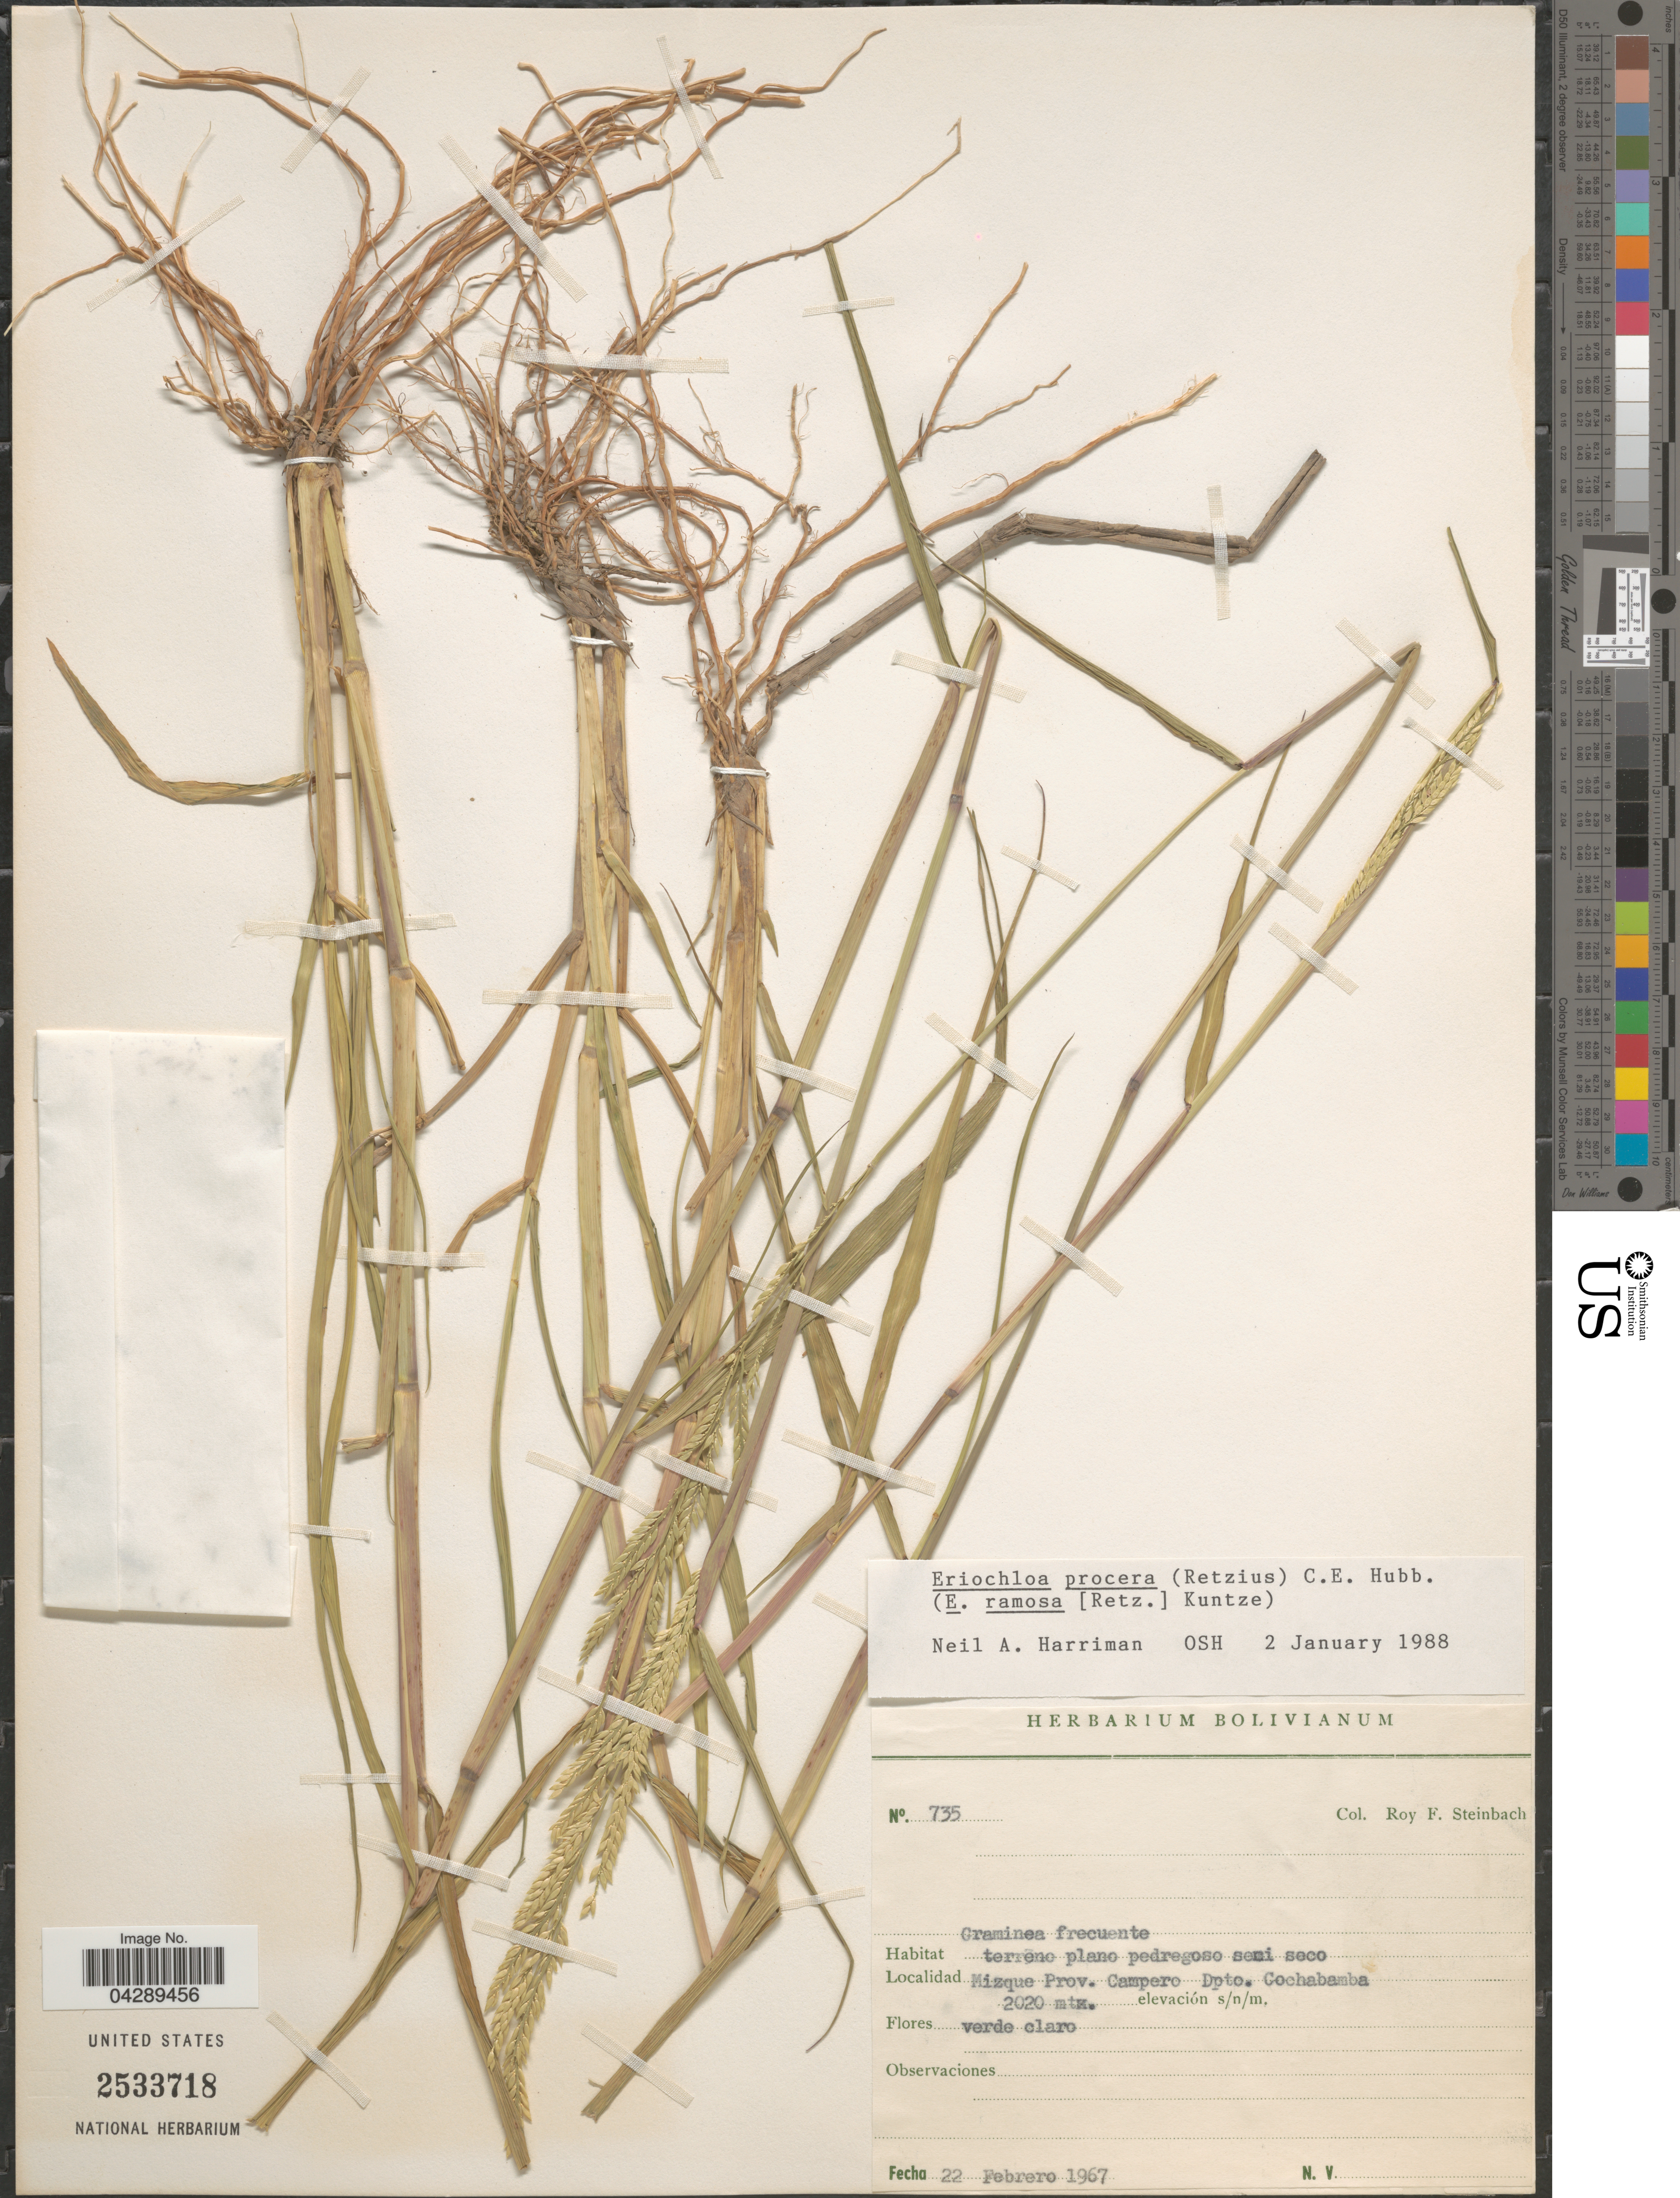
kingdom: Plantae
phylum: Tracheophyta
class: Liliopsida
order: Poales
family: Poaceae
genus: Eriochloa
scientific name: Eriochloa procera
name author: (Retz.) C.E. Hubb.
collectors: R. F. Steinbach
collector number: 735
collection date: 1967-02-22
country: Bolivia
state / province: Cochabamba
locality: Mizque Prov. Campero Dpto. Cochabamba.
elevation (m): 2020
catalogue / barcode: US 2533718